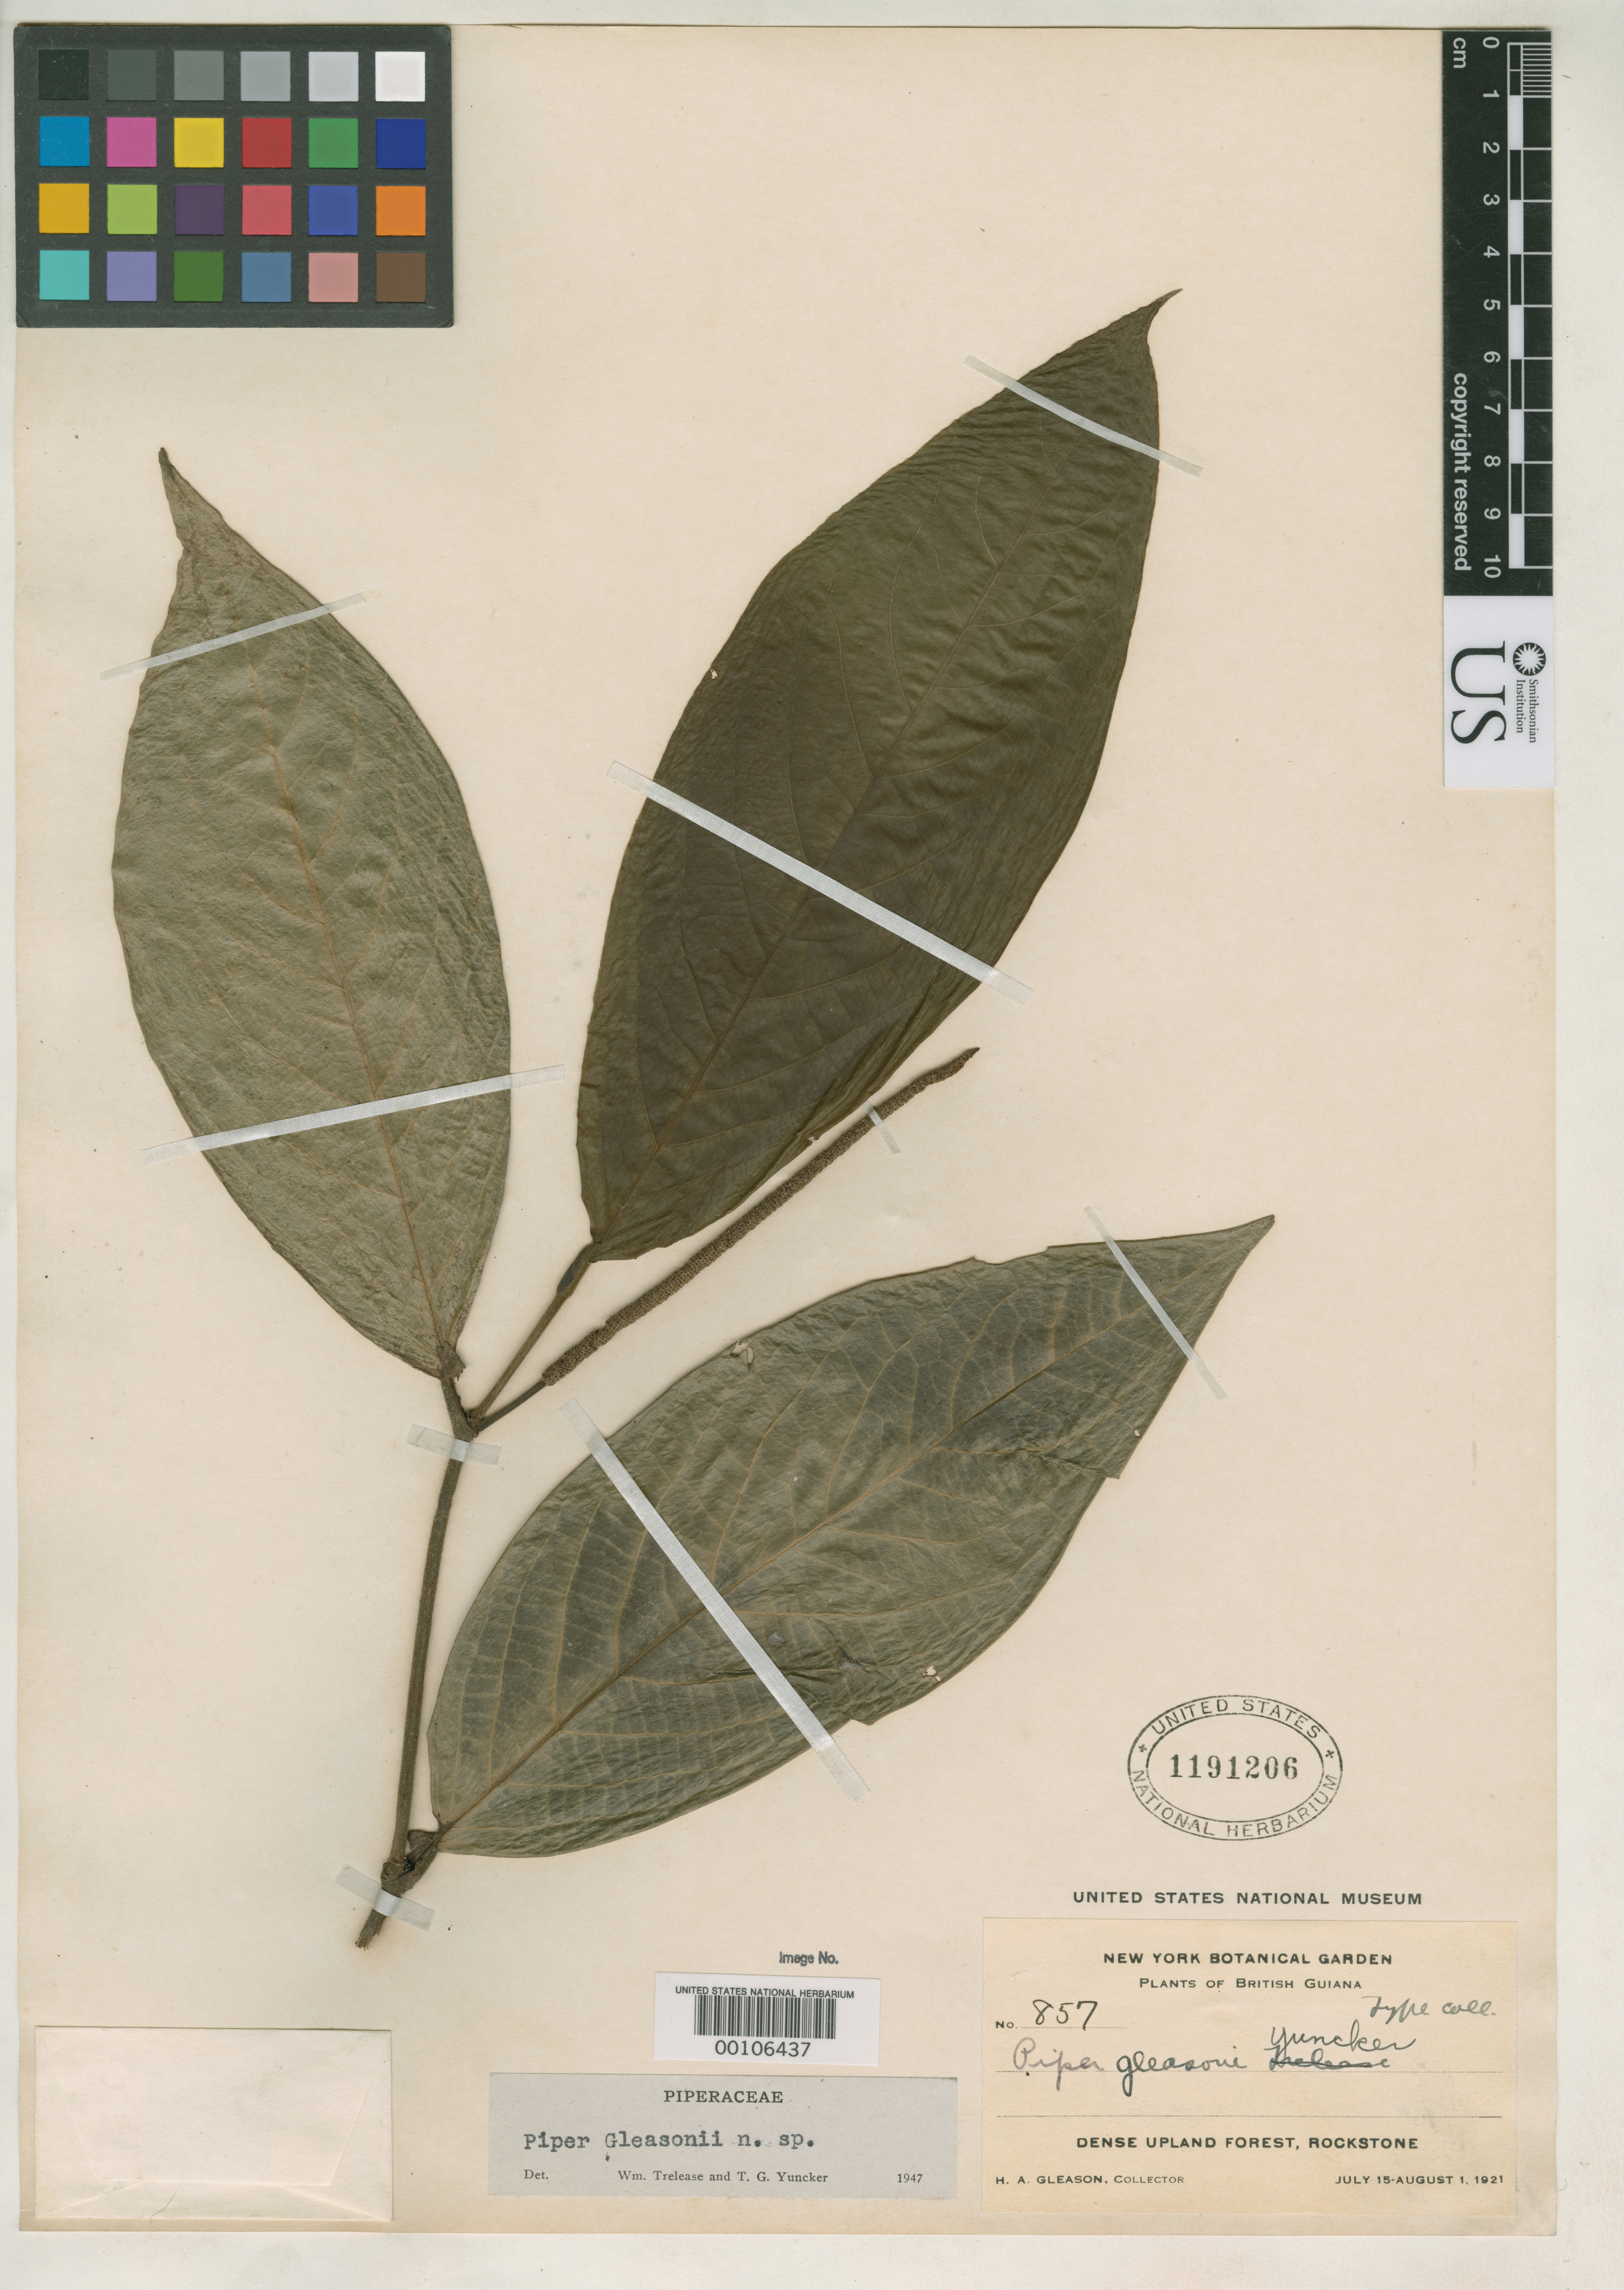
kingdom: Plantae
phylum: Tracheophyta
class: Magnoliopsida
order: Piperales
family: Piperaceae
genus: Piper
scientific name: Piper gleasonii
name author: Yunck.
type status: Isotype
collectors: H. A. Gleason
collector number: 857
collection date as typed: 15 Jul 1921 to 01 Aug 1921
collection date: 1921-07-15/1921-08-01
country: Guyana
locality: Rockstone.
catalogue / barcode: US 1191206